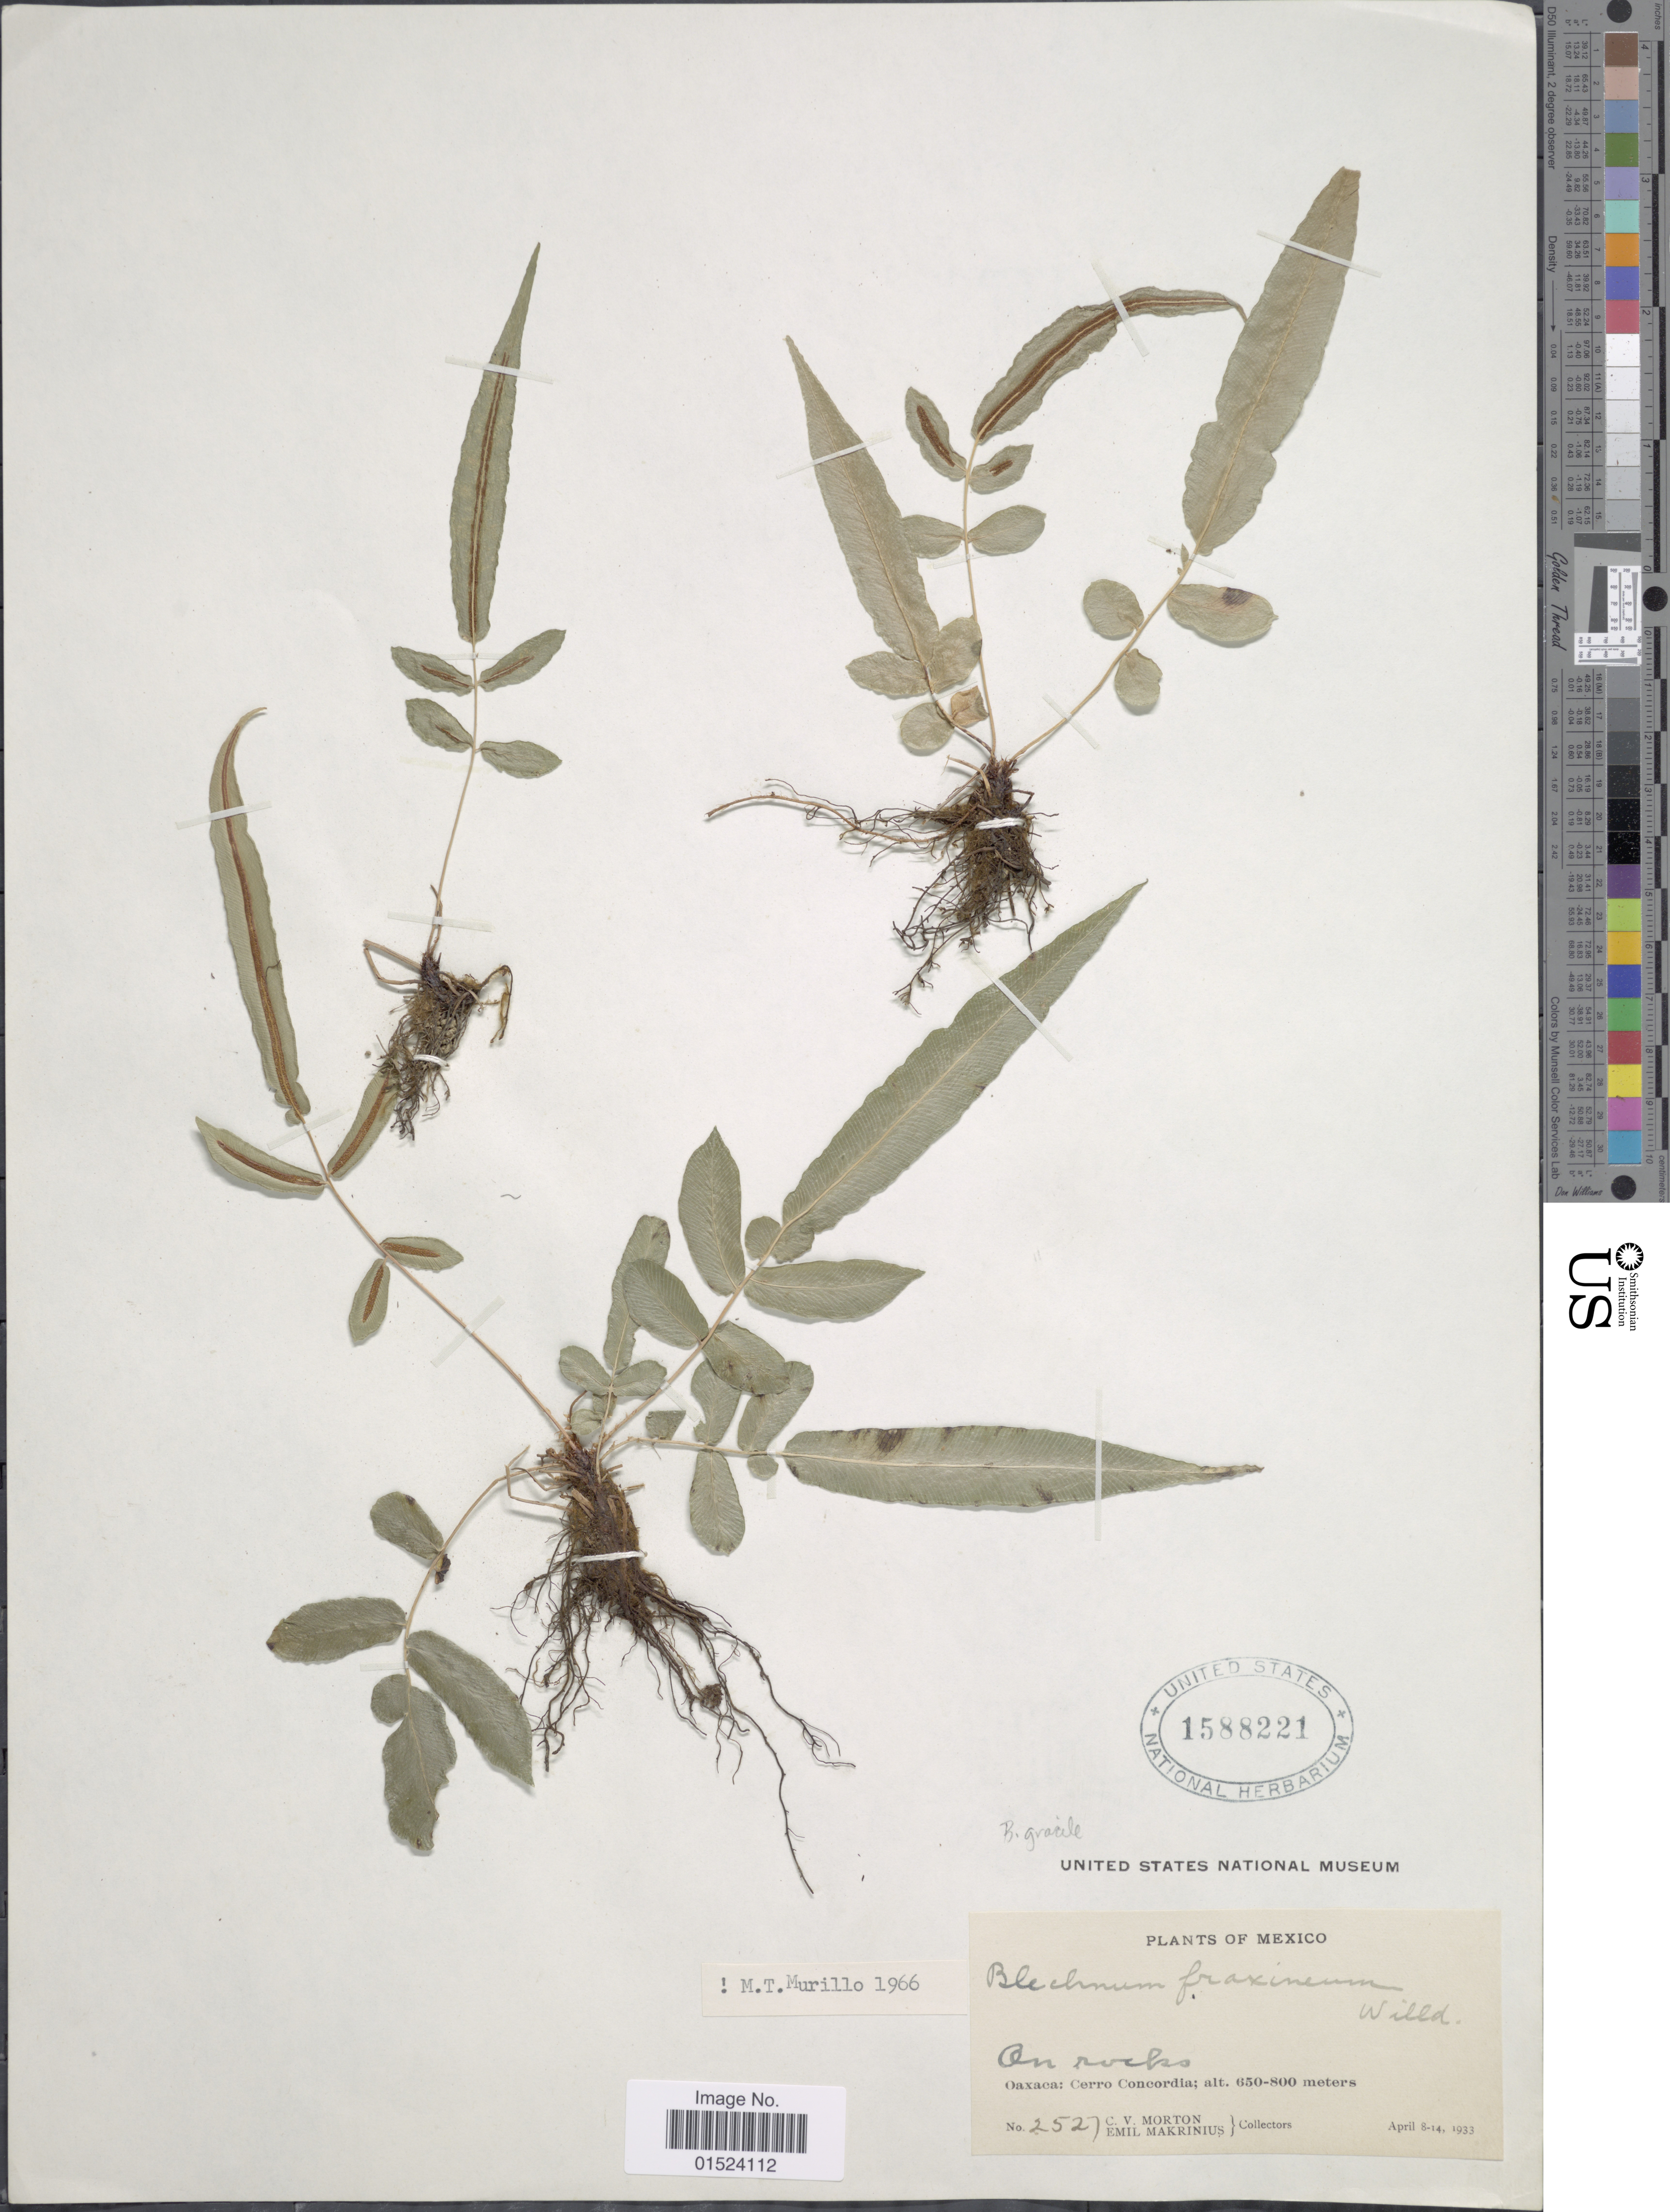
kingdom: Plantae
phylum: Tracheophyta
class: Polypodiopsida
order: Polypodiales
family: Blechnaceae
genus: Blechnum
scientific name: Blechnum gracile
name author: Kaulf.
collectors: C. V. Morton & E. Makrinius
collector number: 2527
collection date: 1933-04-08/1933-04-14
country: Mexico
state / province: Oaxaca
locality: Cerro Concordia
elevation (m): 650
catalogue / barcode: US 1588221